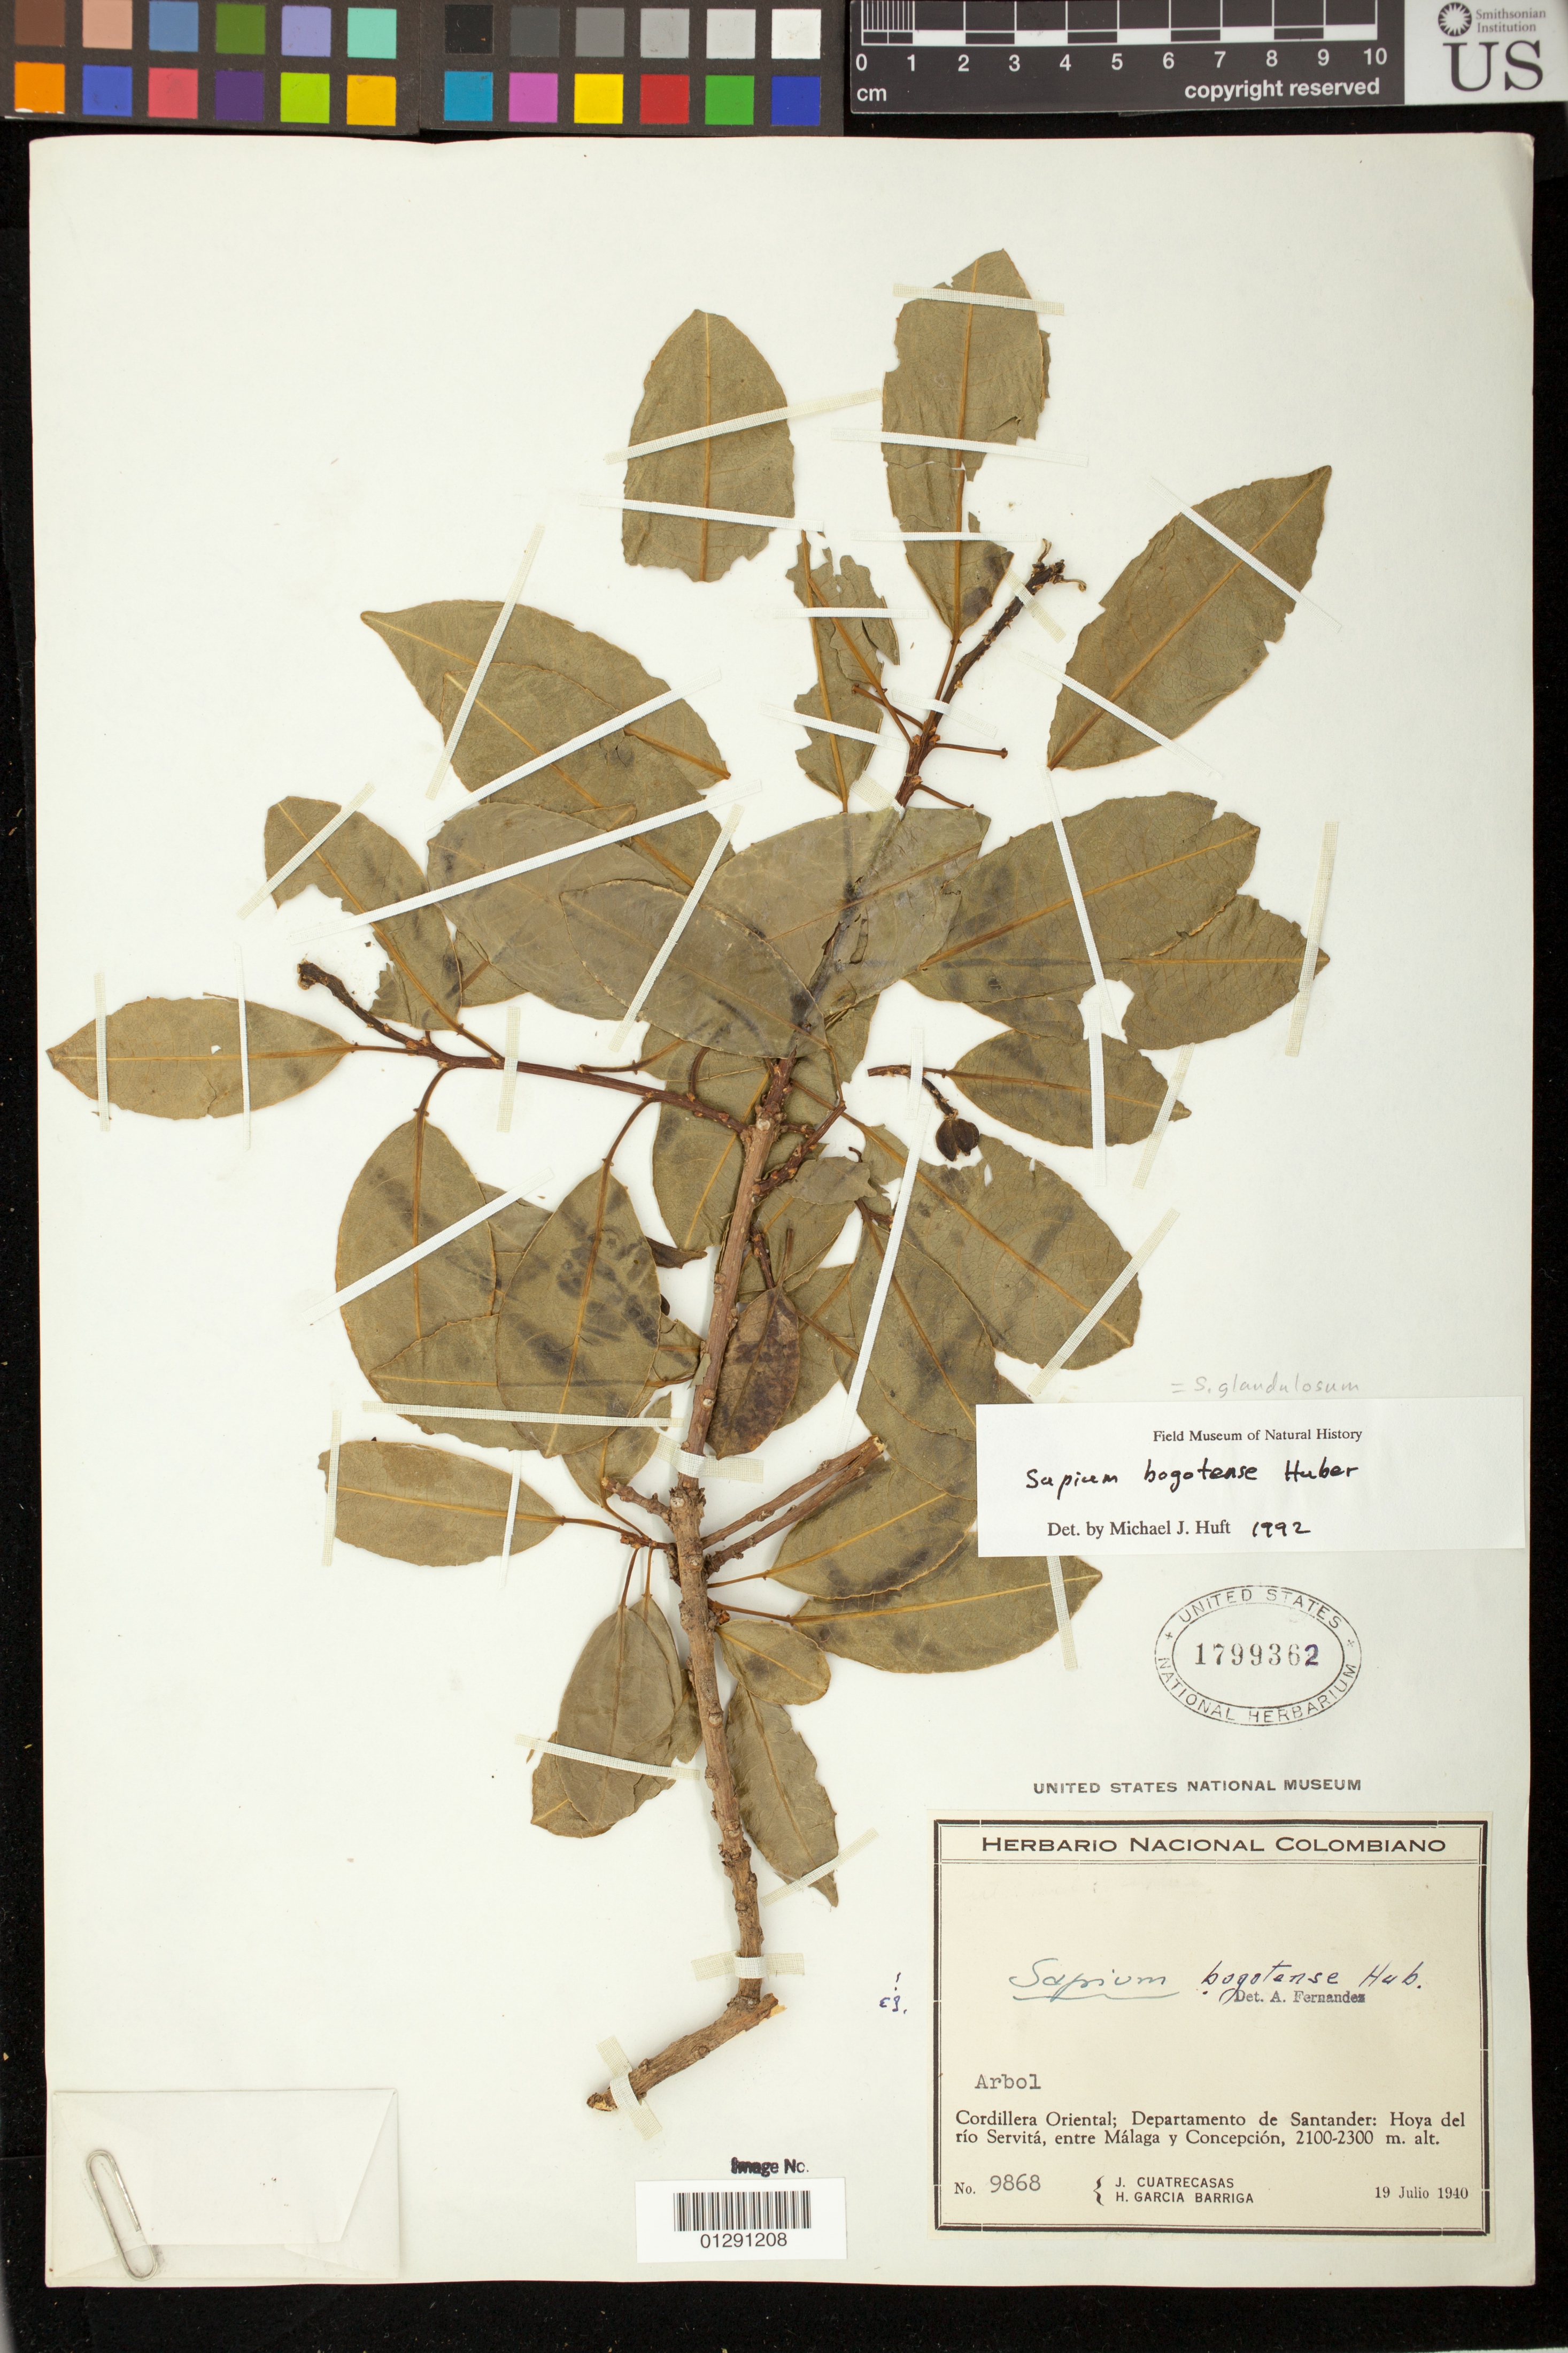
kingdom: Plantae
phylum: Tracheophyta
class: Magnoliopsida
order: Malpighiales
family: Euphorbiaceae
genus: Sapium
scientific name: Sapium glandulatum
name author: (Vell.) Pax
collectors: J. Cuatrecasas & H. García Barriga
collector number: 9868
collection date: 1940-07-19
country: Colombia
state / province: Santander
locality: Cordillera Oriental, Hoya del río Servitá, entre Málaga y Concepción.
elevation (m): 2100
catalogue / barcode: US 1799362